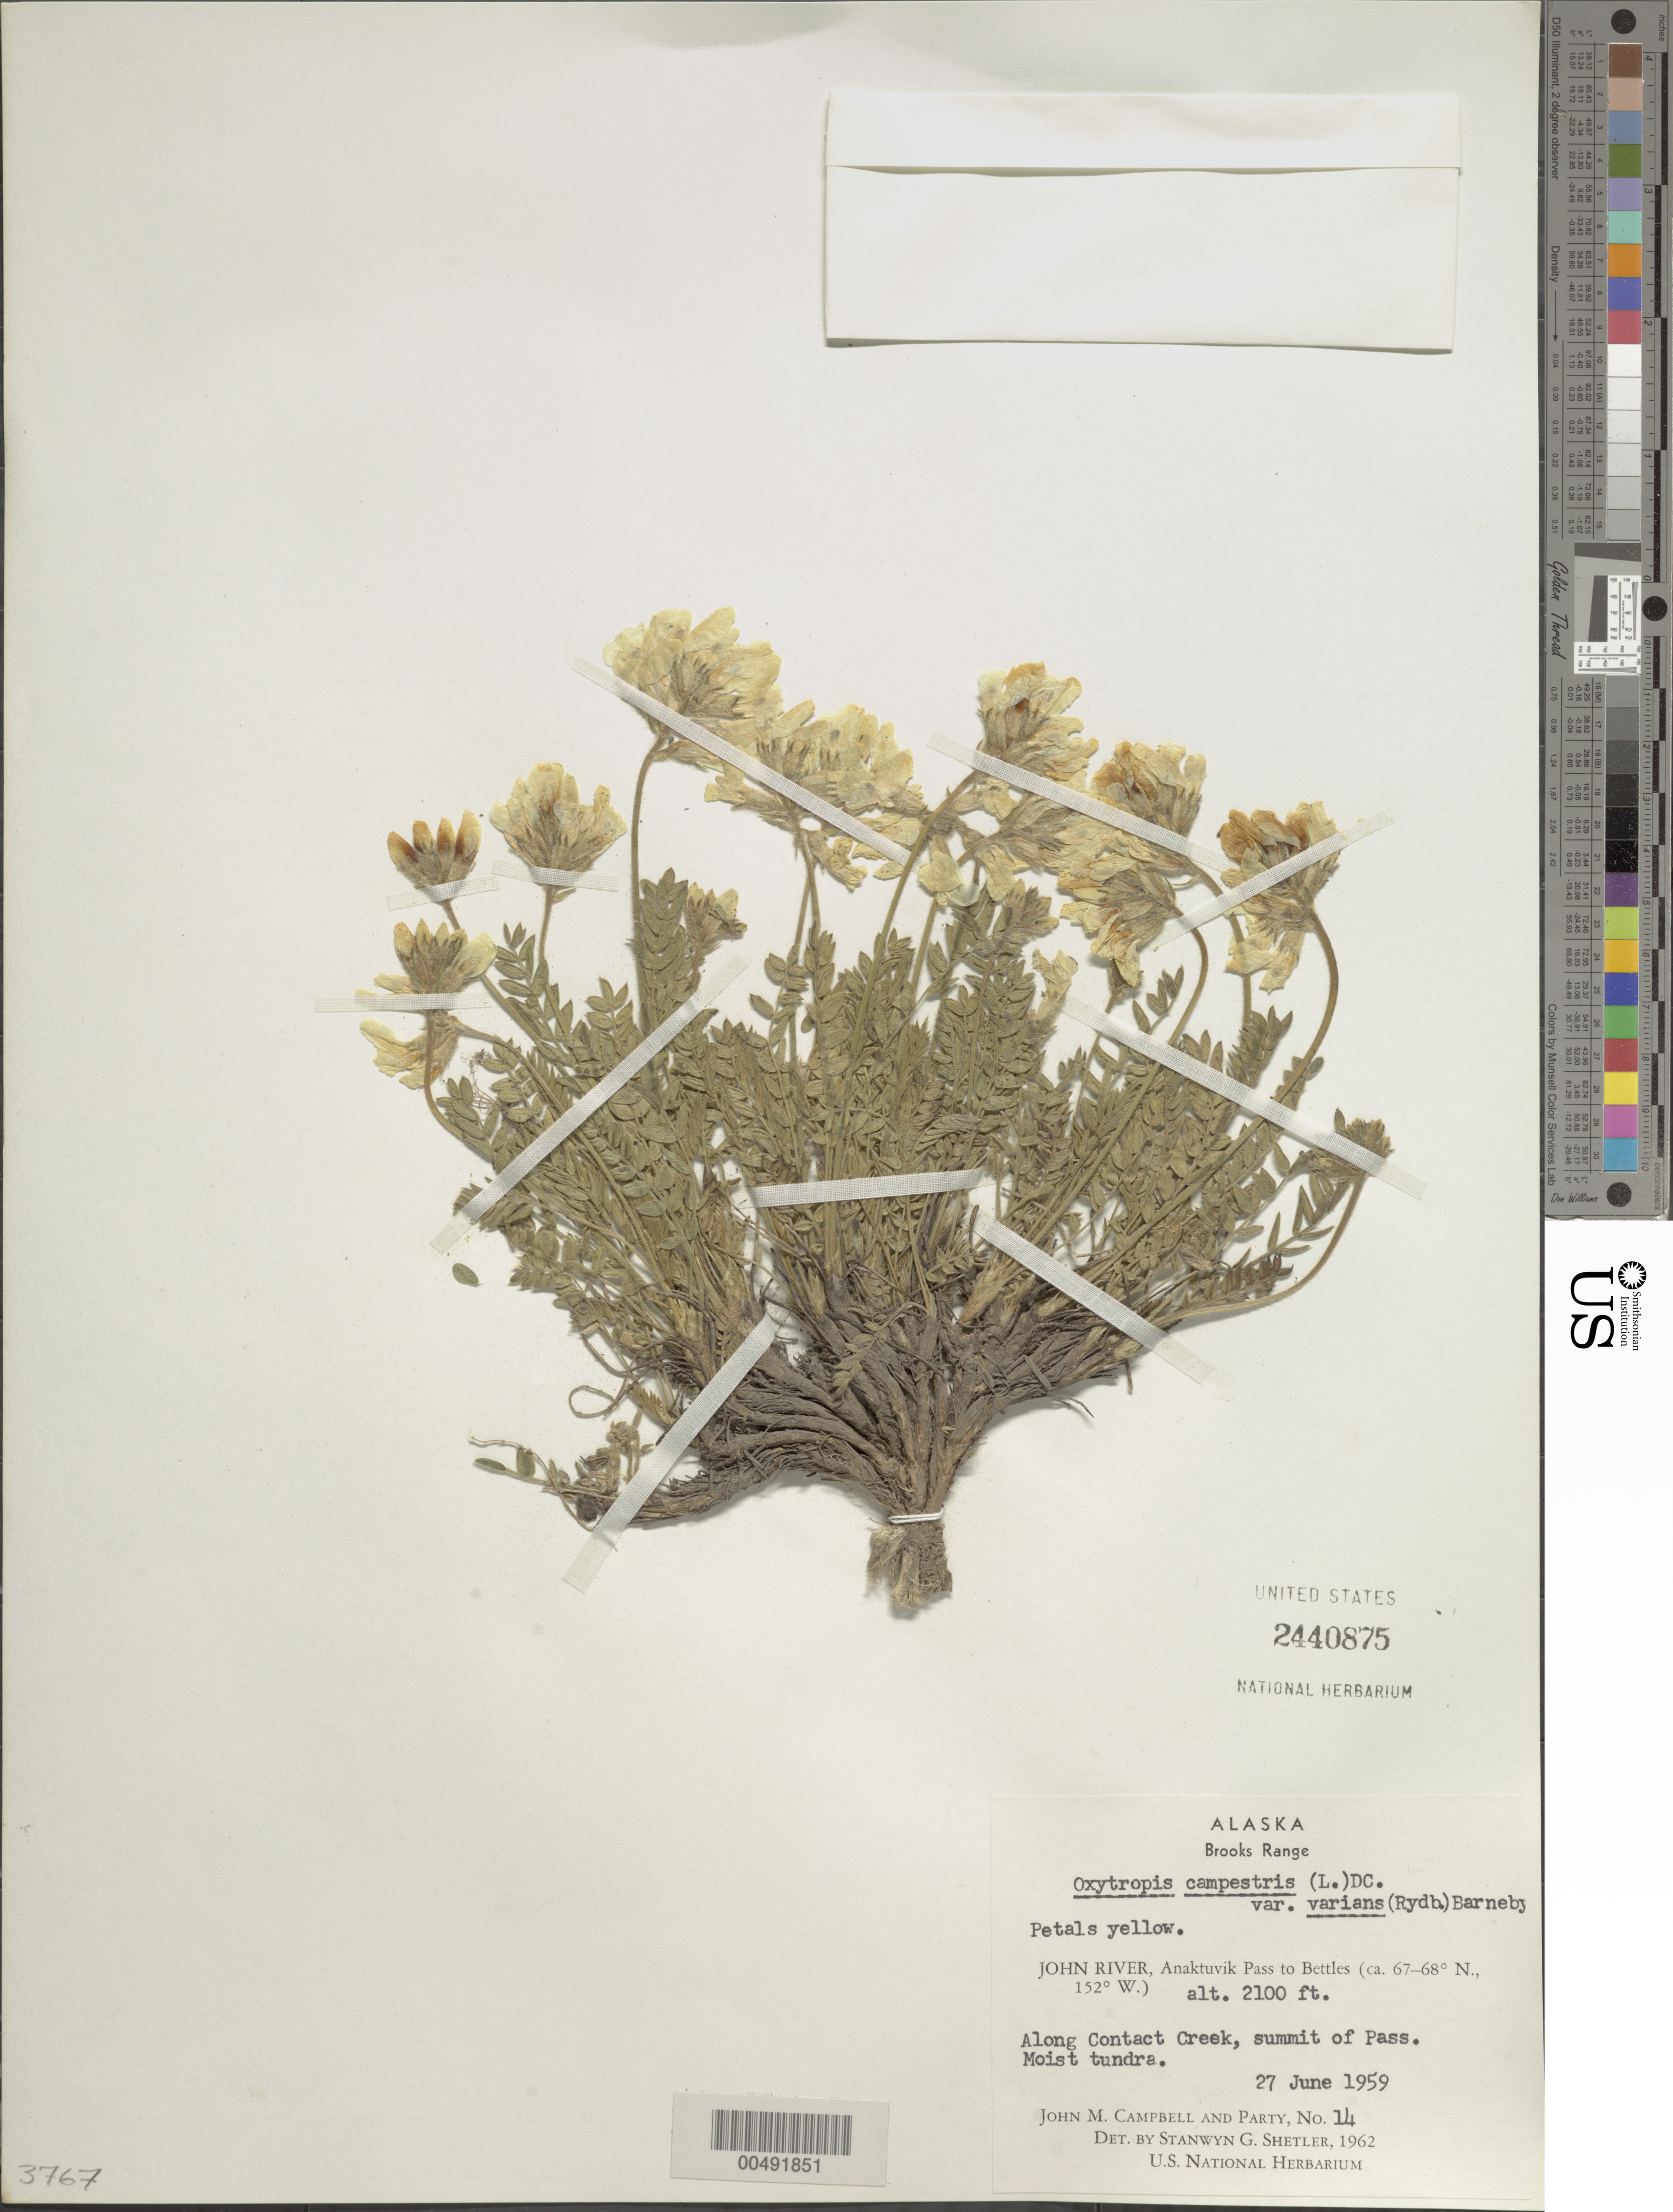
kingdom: Plantae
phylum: Tracheophyta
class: Magnoliopsida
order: Fabales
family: Fabaceae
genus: Oxytropis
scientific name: Oxytropis campestris var. varians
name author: (Rydb.) Barneby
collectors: J. M. Campbell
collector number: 14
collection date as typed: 27 Jun 1959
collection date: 1959-06-27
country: United States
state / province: Alaska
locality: Brooks Range, John River, summit of Anaktuvuk Pass, along Contact Creek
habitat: moist tundra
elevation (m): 640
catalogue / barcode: US 2440875